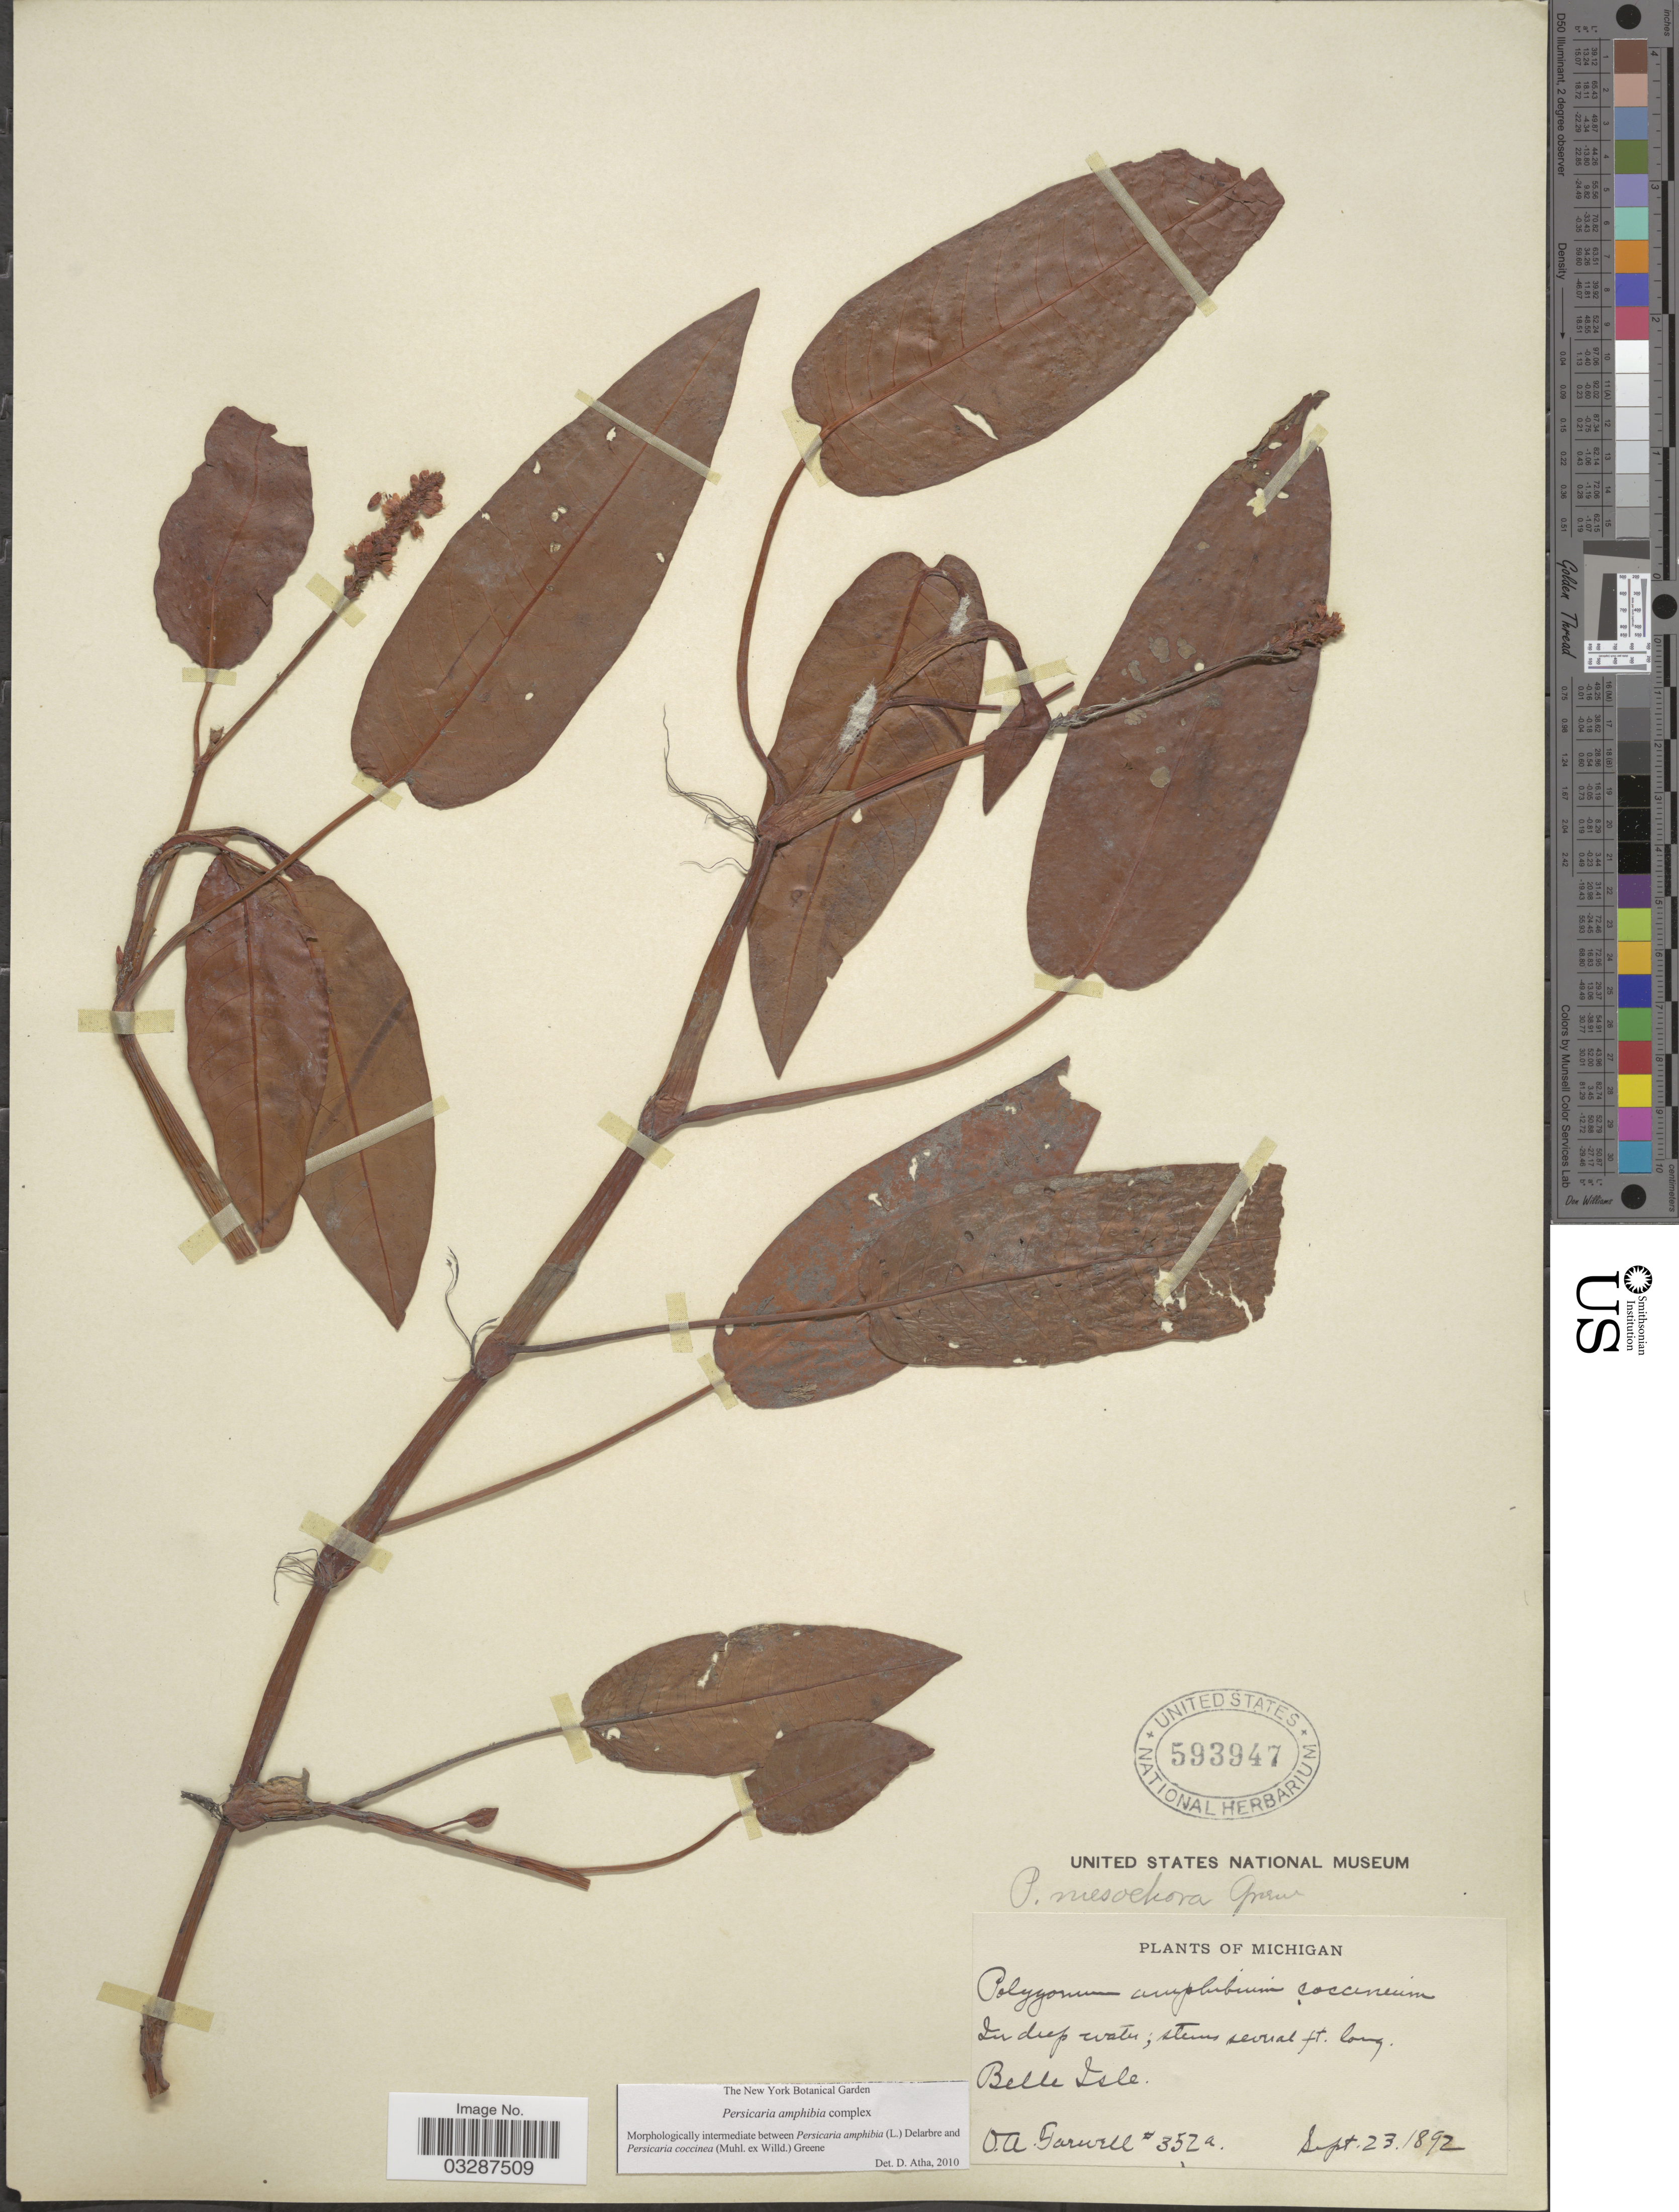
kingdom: Plantae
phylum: Tracheophyta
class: Magnoliopsida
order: Caryophyllales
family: Polygonaceae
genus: Persicaria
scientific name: Persicaria amphibia complex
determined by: Atha, D. E.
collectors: O. Farwell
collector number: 352a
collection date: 1892-09-23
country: United States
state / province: Michigan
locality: Belle Isle.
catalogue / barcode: US 593947